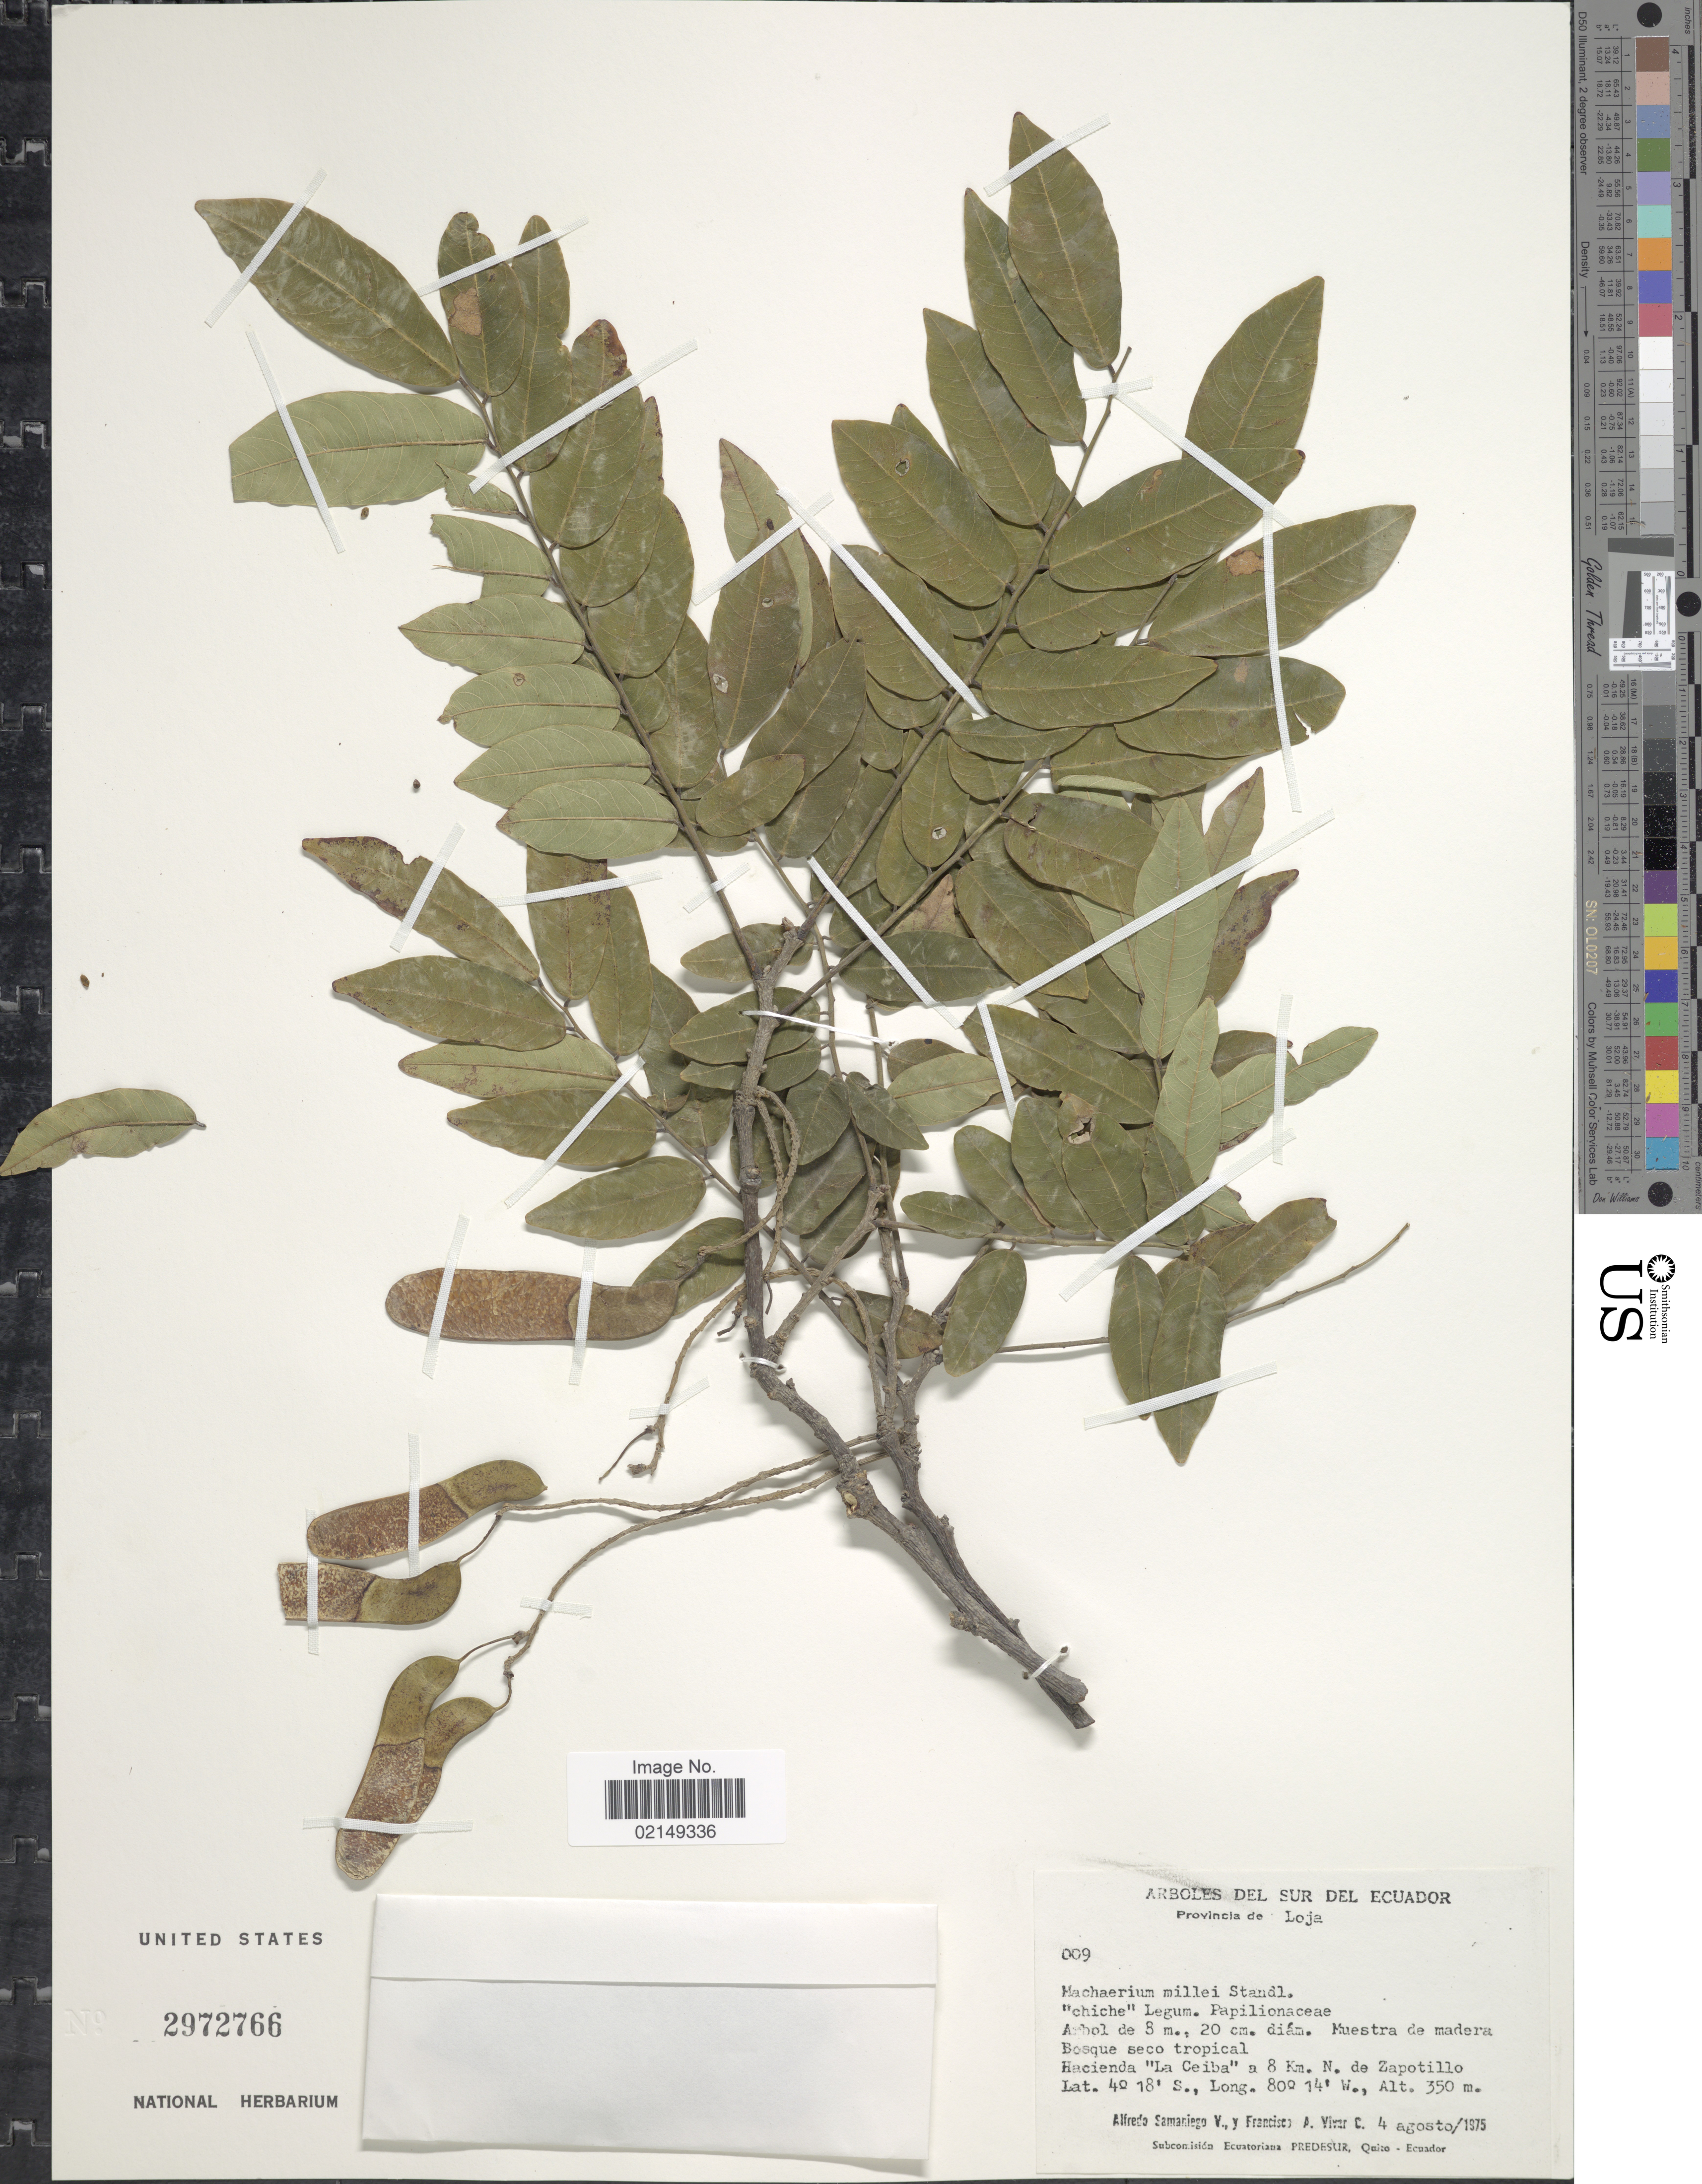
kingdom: Plantae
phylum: Tracheophyta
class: Magnoliopsida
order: Fabales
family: Fabaceae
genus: Machaerium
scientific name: Machaerium millei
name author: Standl.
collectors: A. V. Samaniego & F. A. Vivar C.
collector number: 009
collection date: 1875-08-04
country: Ecuador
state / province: Loja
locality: Hacienda "La Ceiba" a 8 Km. N. de Zapotillo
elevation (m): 350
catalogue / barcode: US 2972766